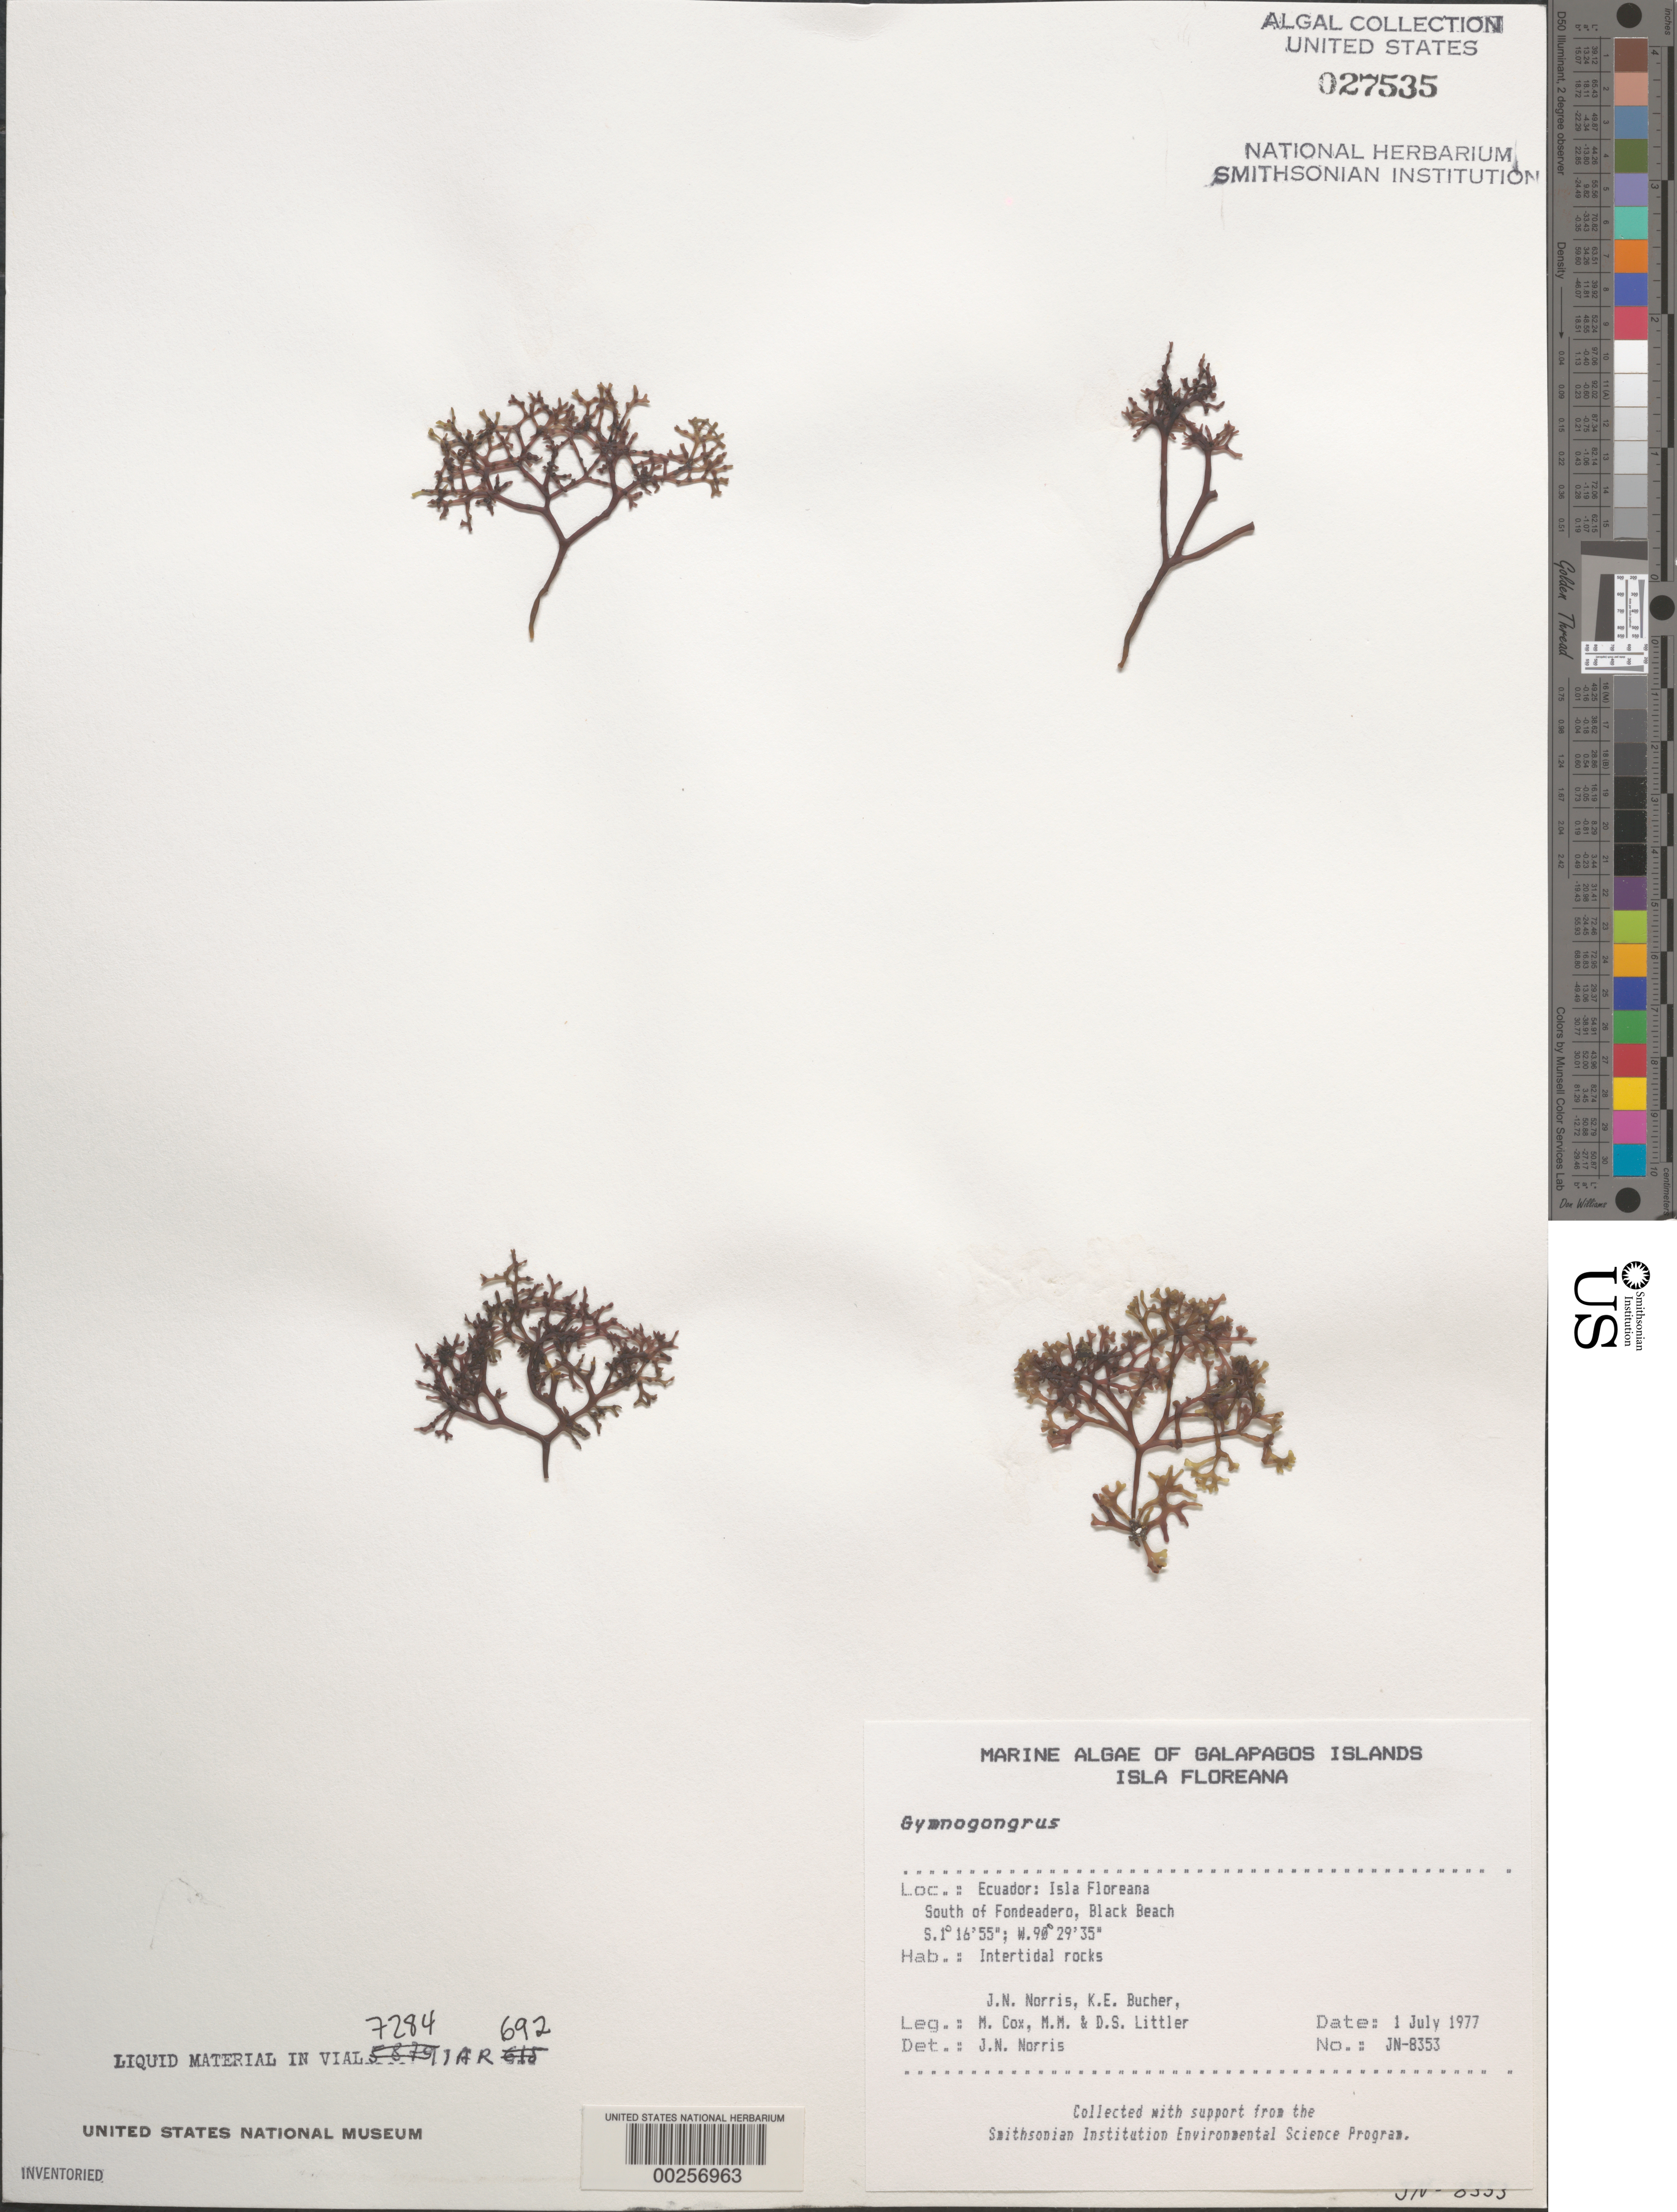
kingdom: Plantae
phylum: Rhodophyta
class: Florideophyceae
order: Gigartinales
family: Phyllophoraceae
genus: Gymnogongrus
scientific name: Gymnogongrus sp.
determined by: Norris, James N.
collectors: J. N. Norris, K. E. Bucher, M. Cox, M. M. Littler & D. S. Littler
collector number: JN-8353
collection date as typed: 01 Jul 1977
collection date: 1977-07-01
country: Ecuador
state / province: Colón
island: Floreana [Charles, Santa Maria]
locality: Black Beach south of Fondeadero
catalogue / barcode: US 27535